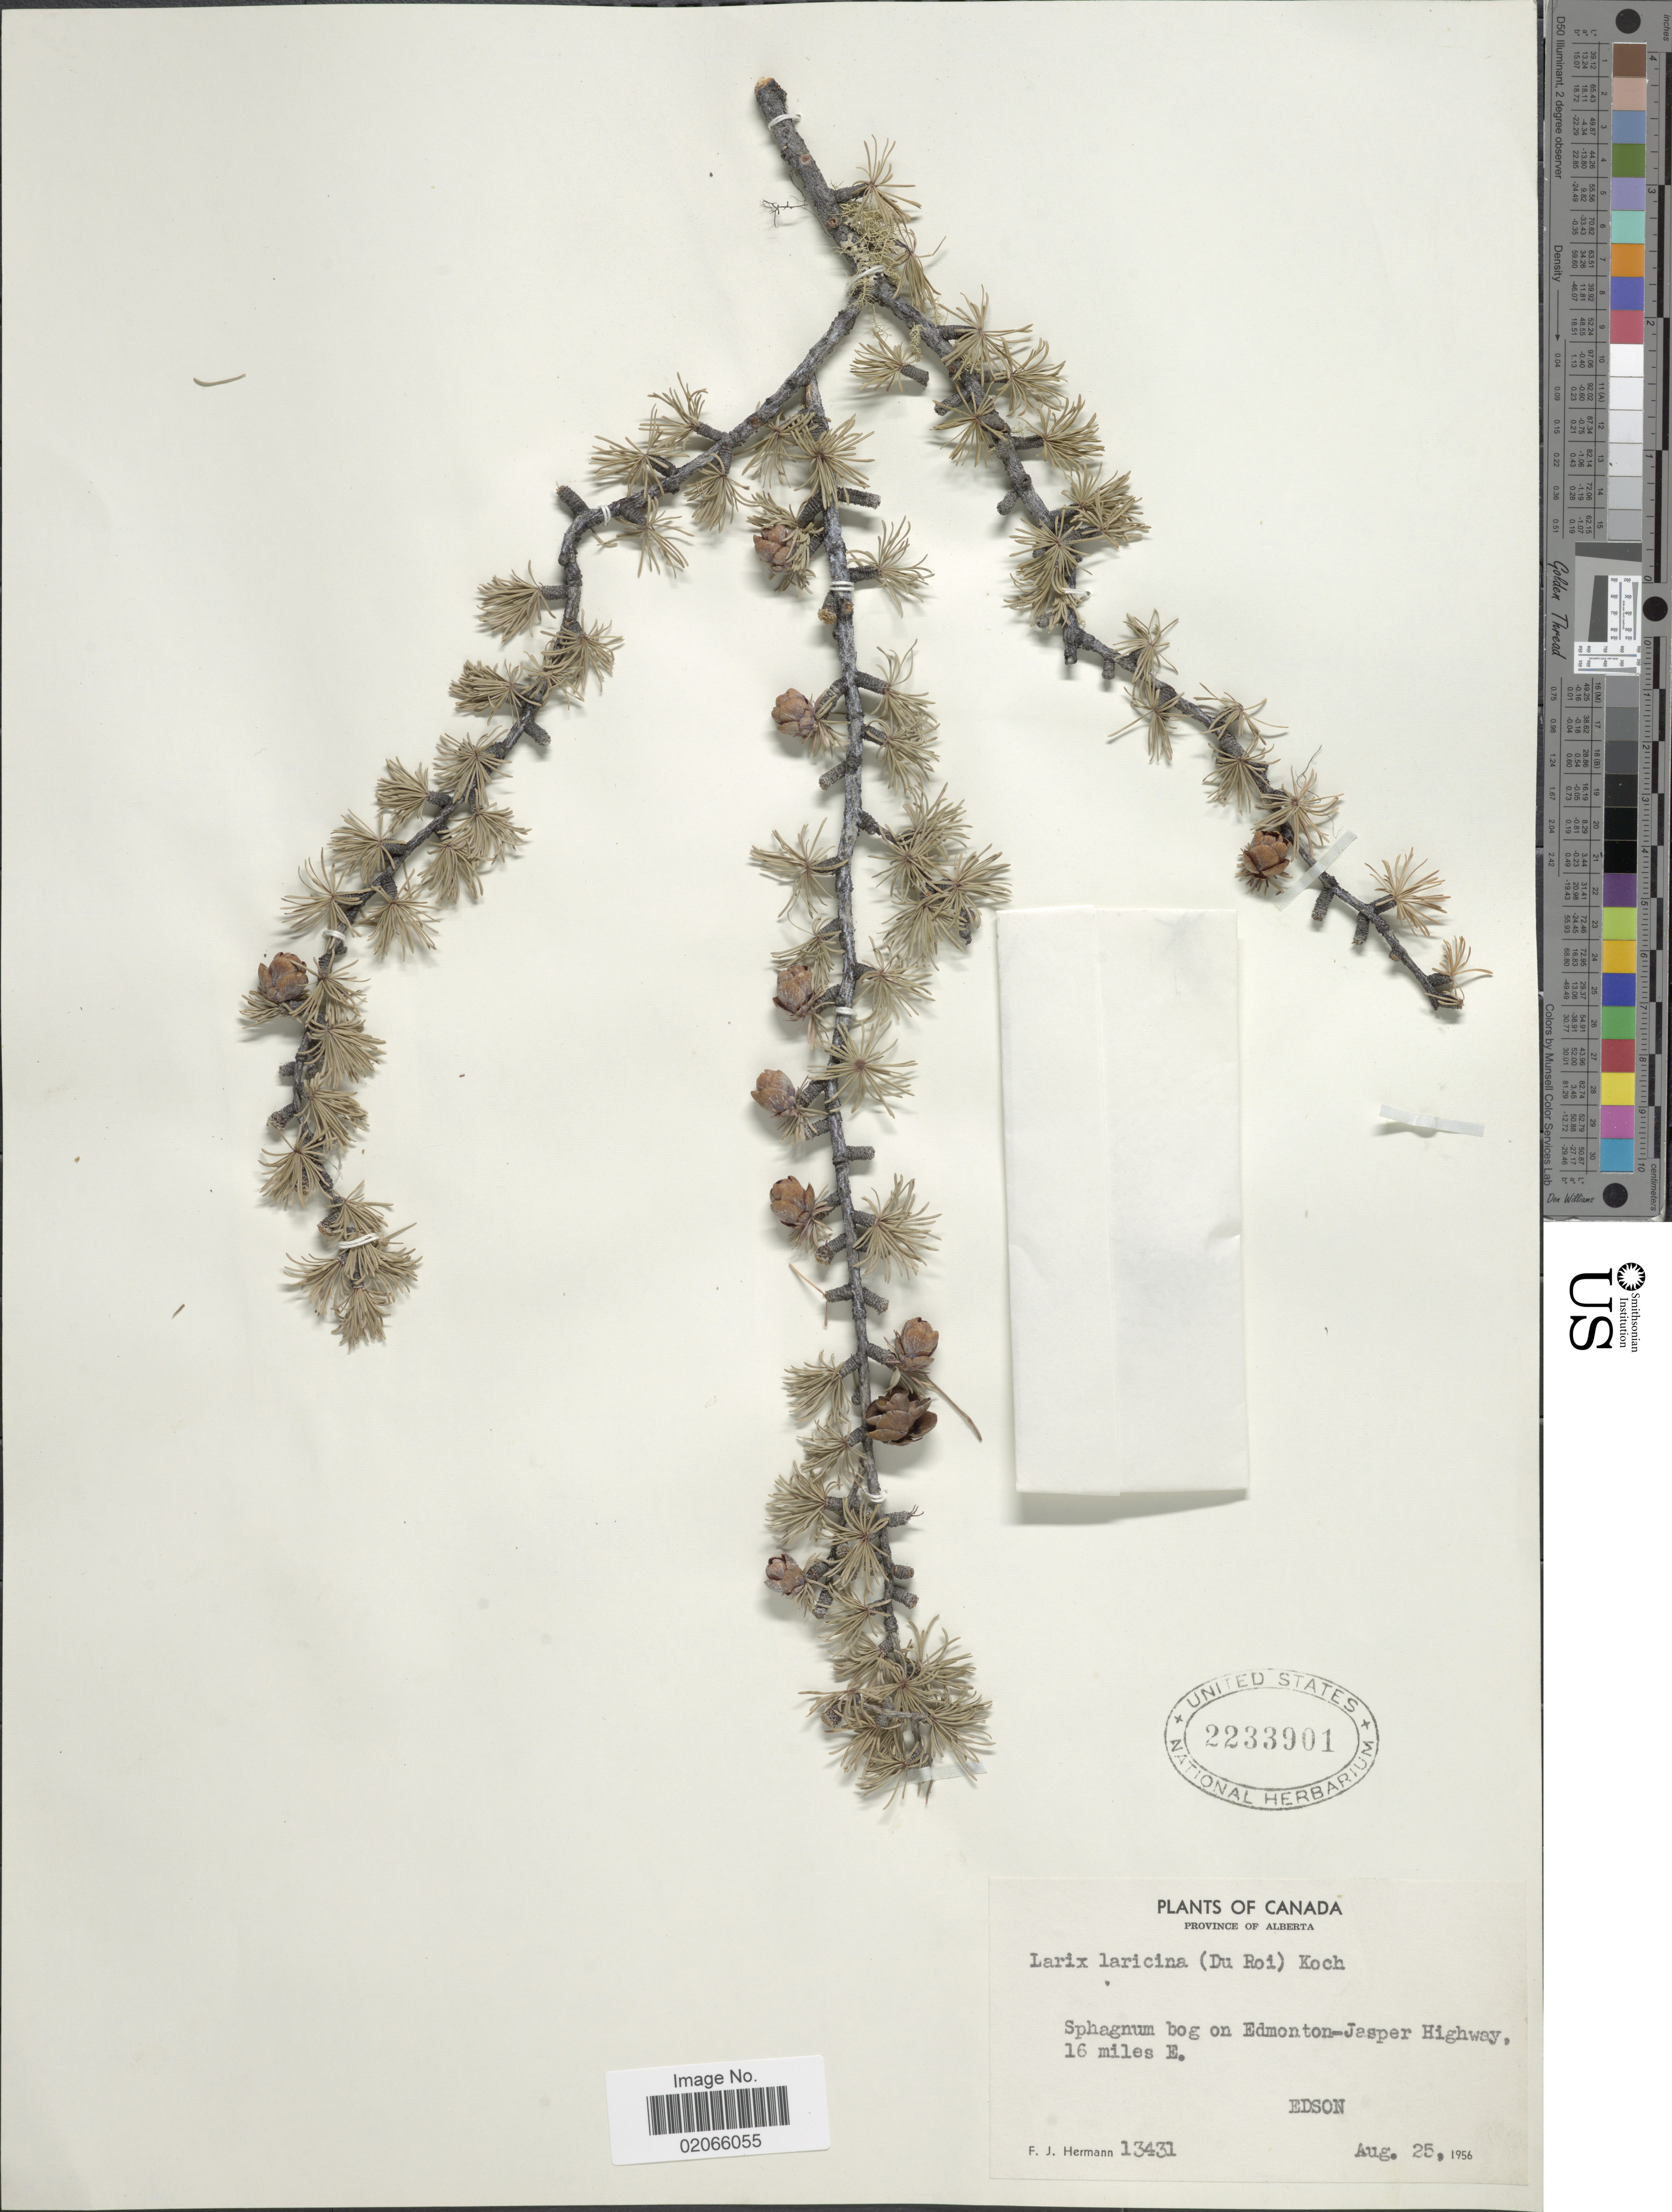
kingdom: Plantae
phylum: Tracheophyta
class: Pinopsida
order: Pinales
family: Pinaceae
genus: Larix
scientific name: Larix laricina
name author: (Du Roi) K. Koch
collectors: F. J. Hermann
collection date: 1956-08-25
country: Canada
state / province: Alberta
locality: Province of Alberta. Edmonton-Jasper Highway, 16 miles E. Edson.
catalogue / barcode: US 2233901